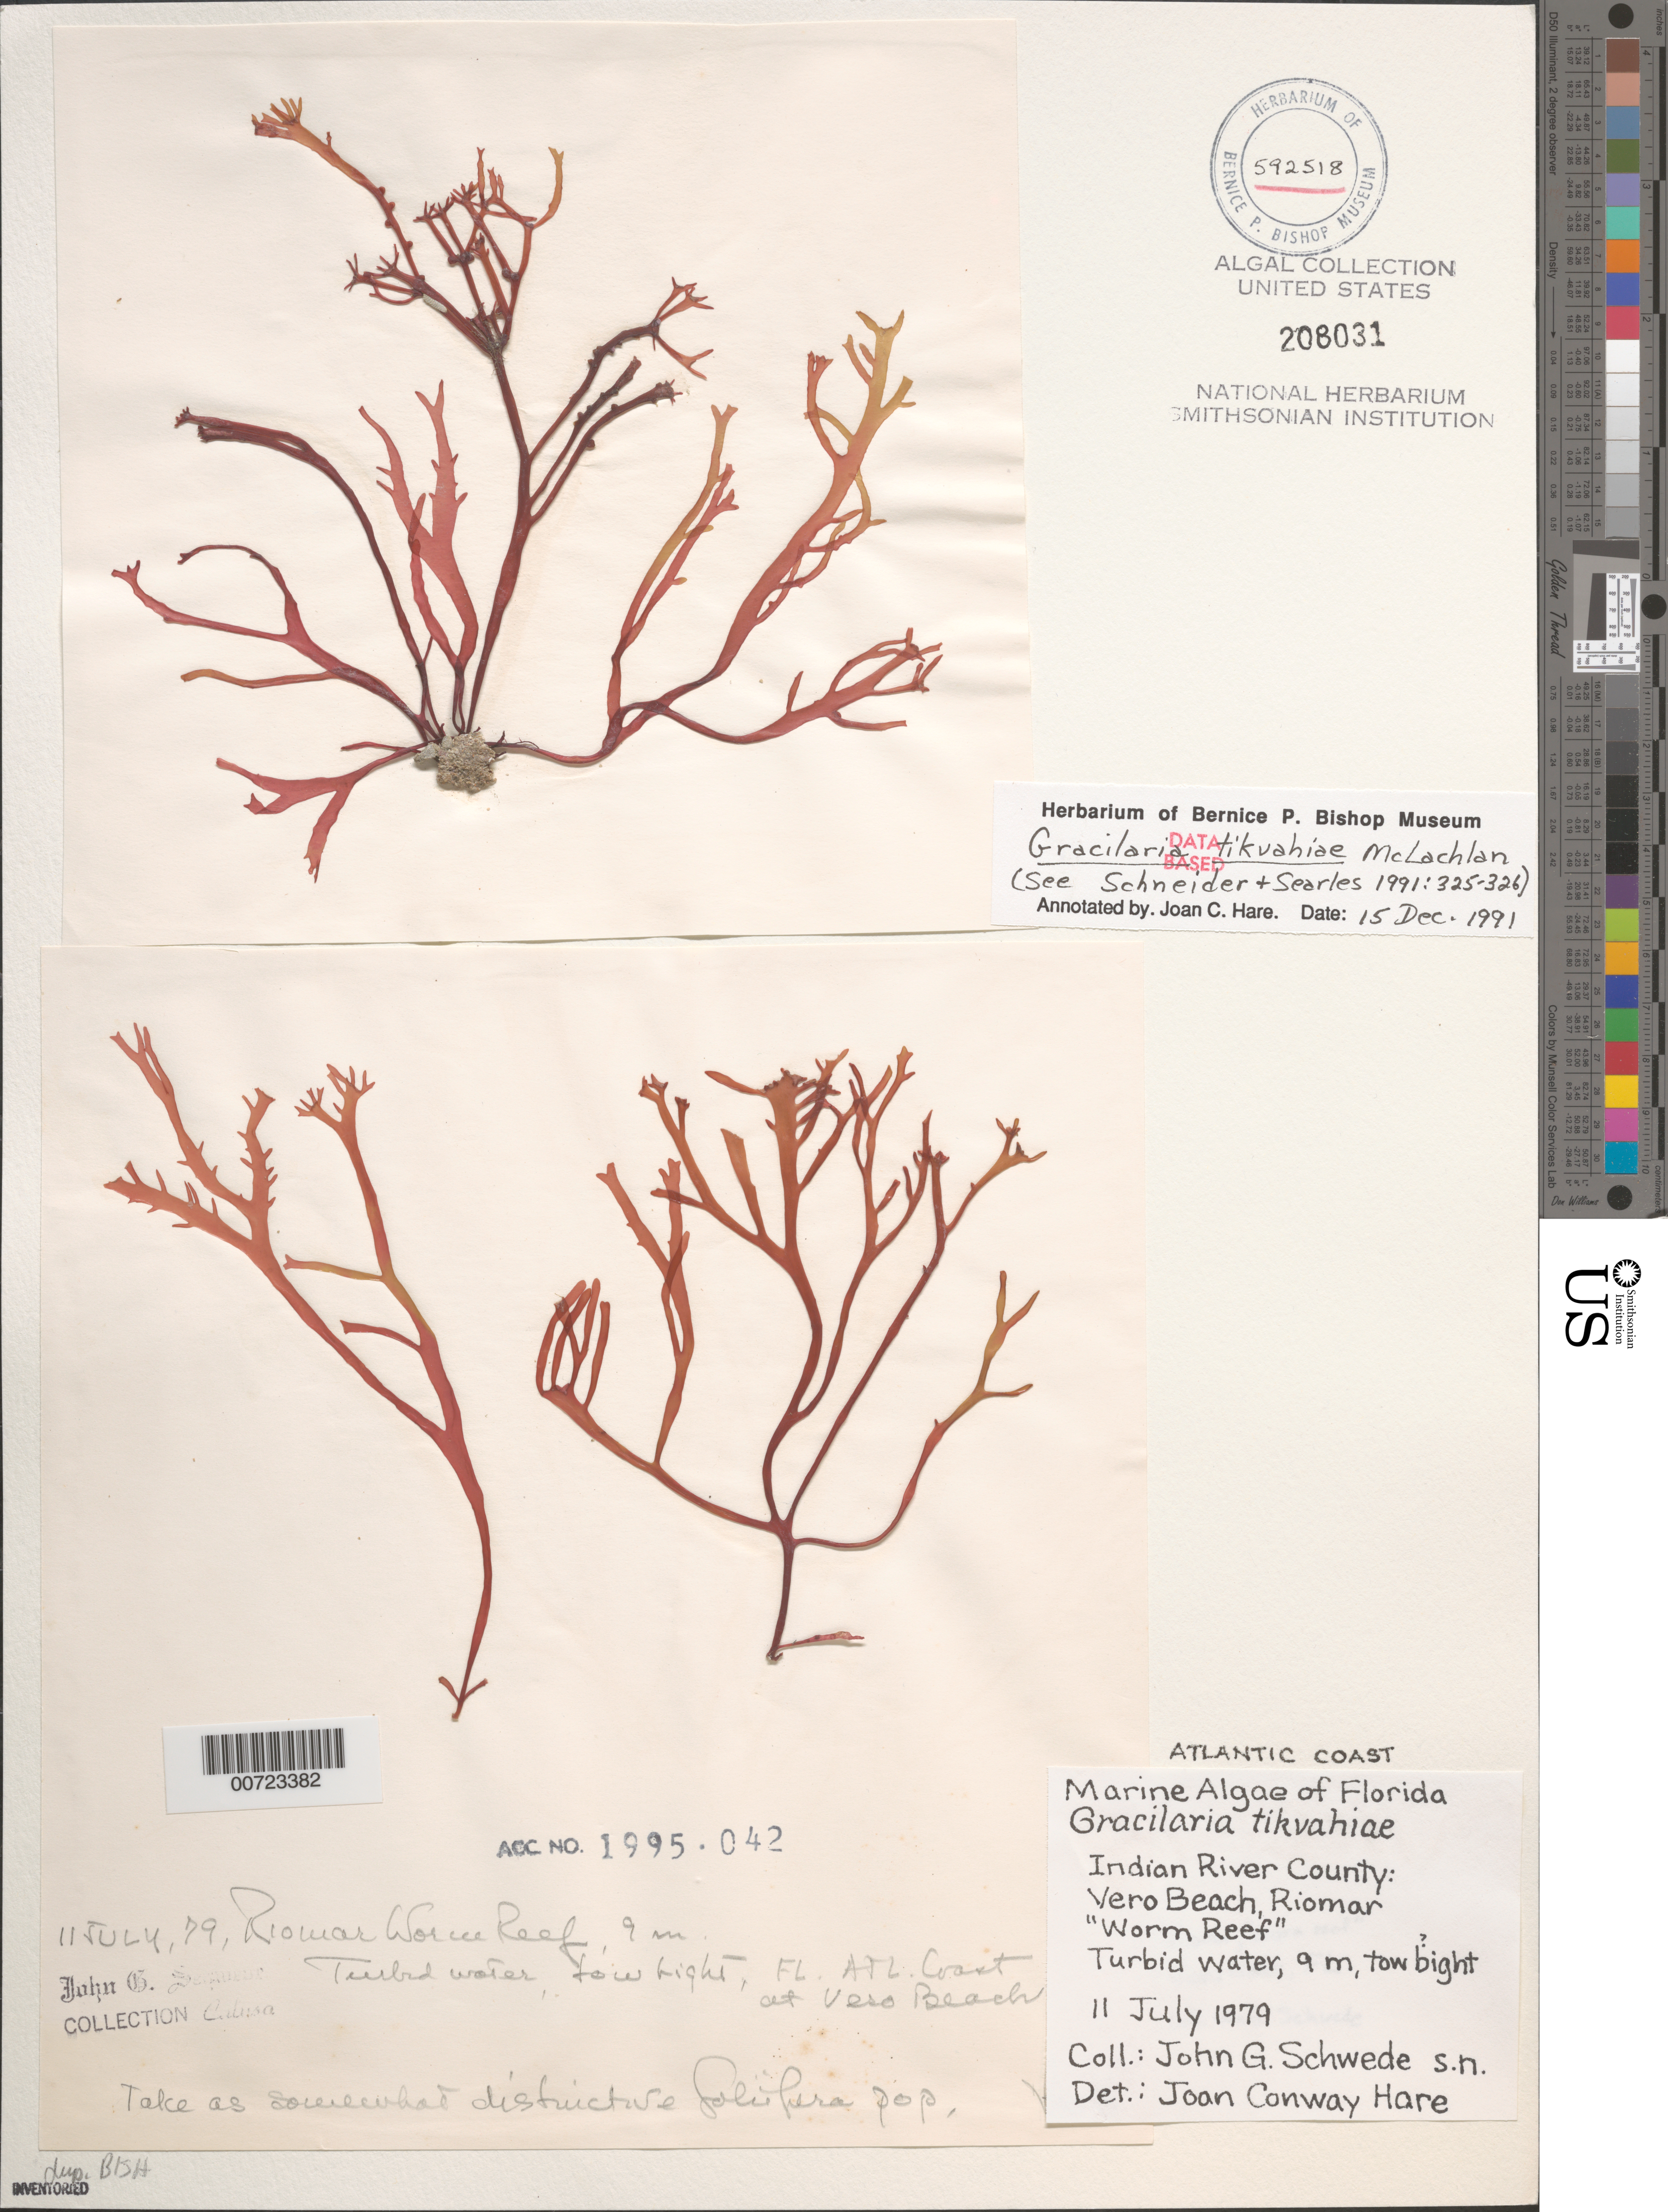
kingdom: Plantae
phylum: Rhodophyta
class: Florideophyceae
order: Gracilariales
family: Gracilariaceae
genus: Gracilaria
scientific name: Gracilaria tikvahiae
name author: McLachlan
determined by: Hare, Joan Conway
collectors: J. Schwede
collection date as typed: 11 Jul 1979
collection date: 1979-07-11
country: United States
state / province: Florida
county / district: Indian River County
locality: Vero Beach, Riomar "Worm Reef"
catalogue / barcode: US 208031